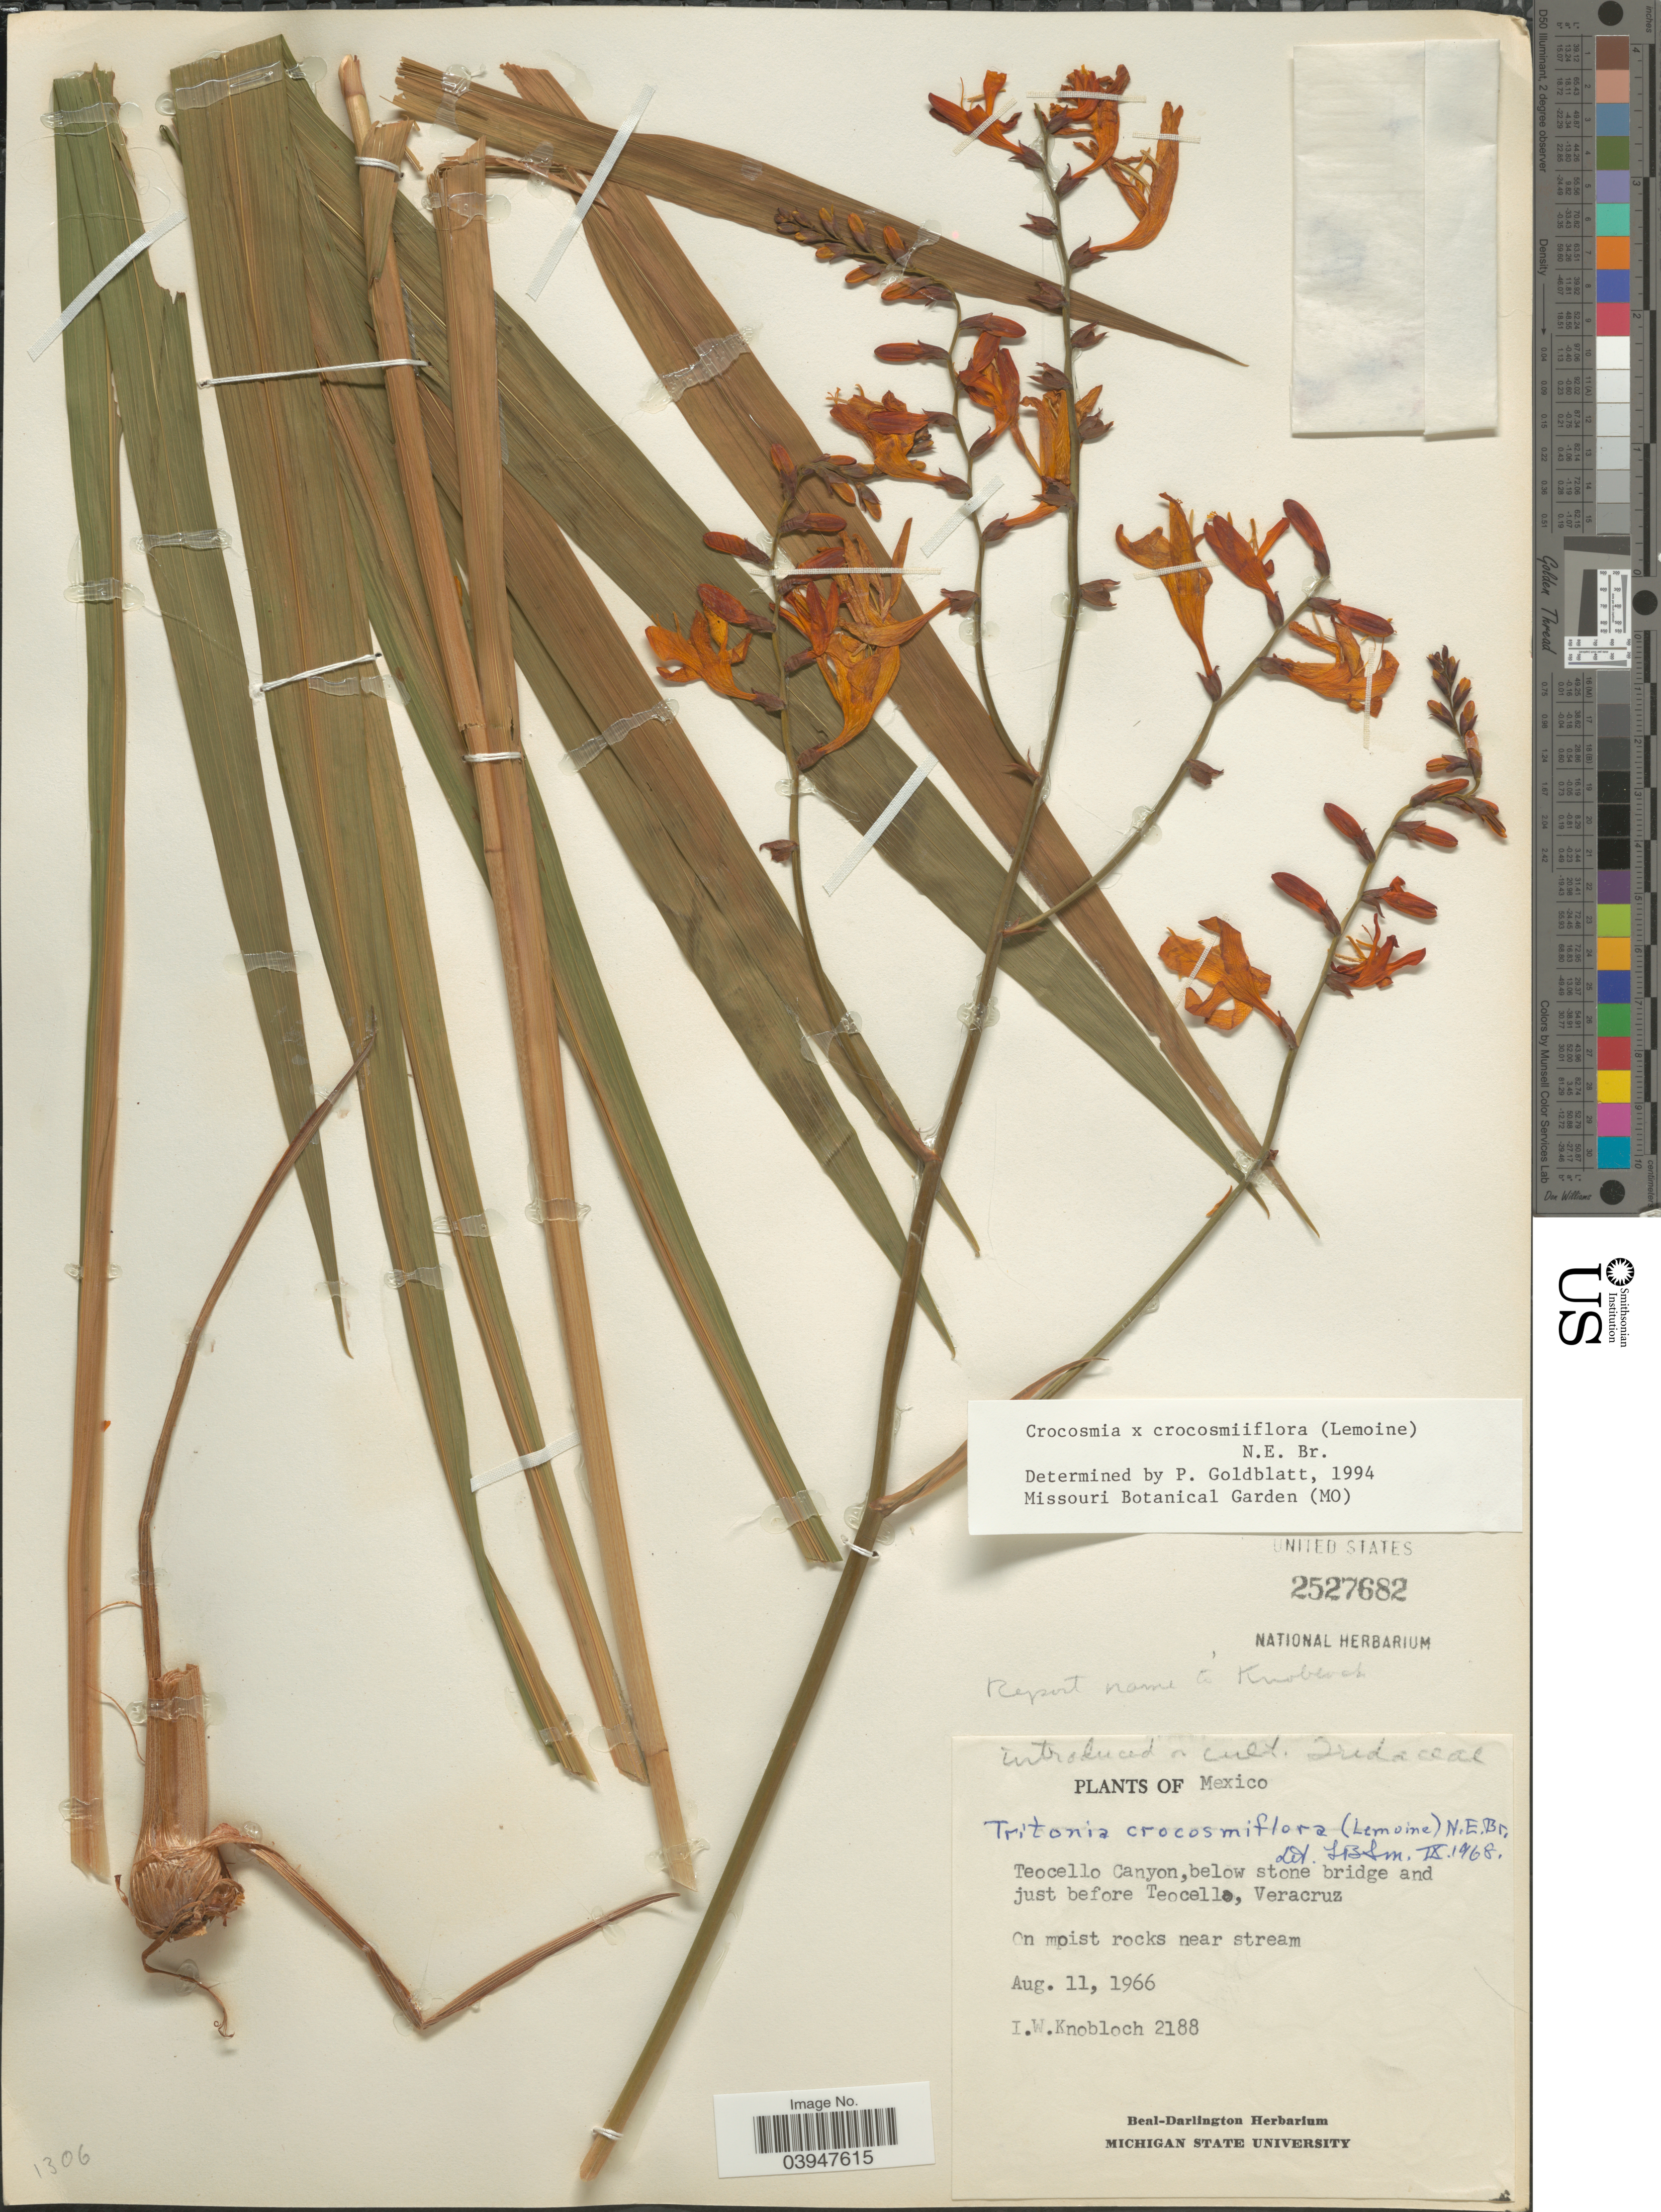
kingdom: Plantae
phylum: Tracheophyta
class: Liliopsida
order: Asparagales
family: Iridaceae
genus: Crocosmia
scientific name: Crocosmia x crocosmiiflora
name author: (Lemoine) N.E. Br.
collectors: I. W. Knobloch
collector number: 2188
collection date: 1966-08-11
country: Mexico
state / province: Veracruz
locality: Teocello Canyon, below stone bridge and just before Teocello, Veracruz.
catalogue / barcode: US 2527682